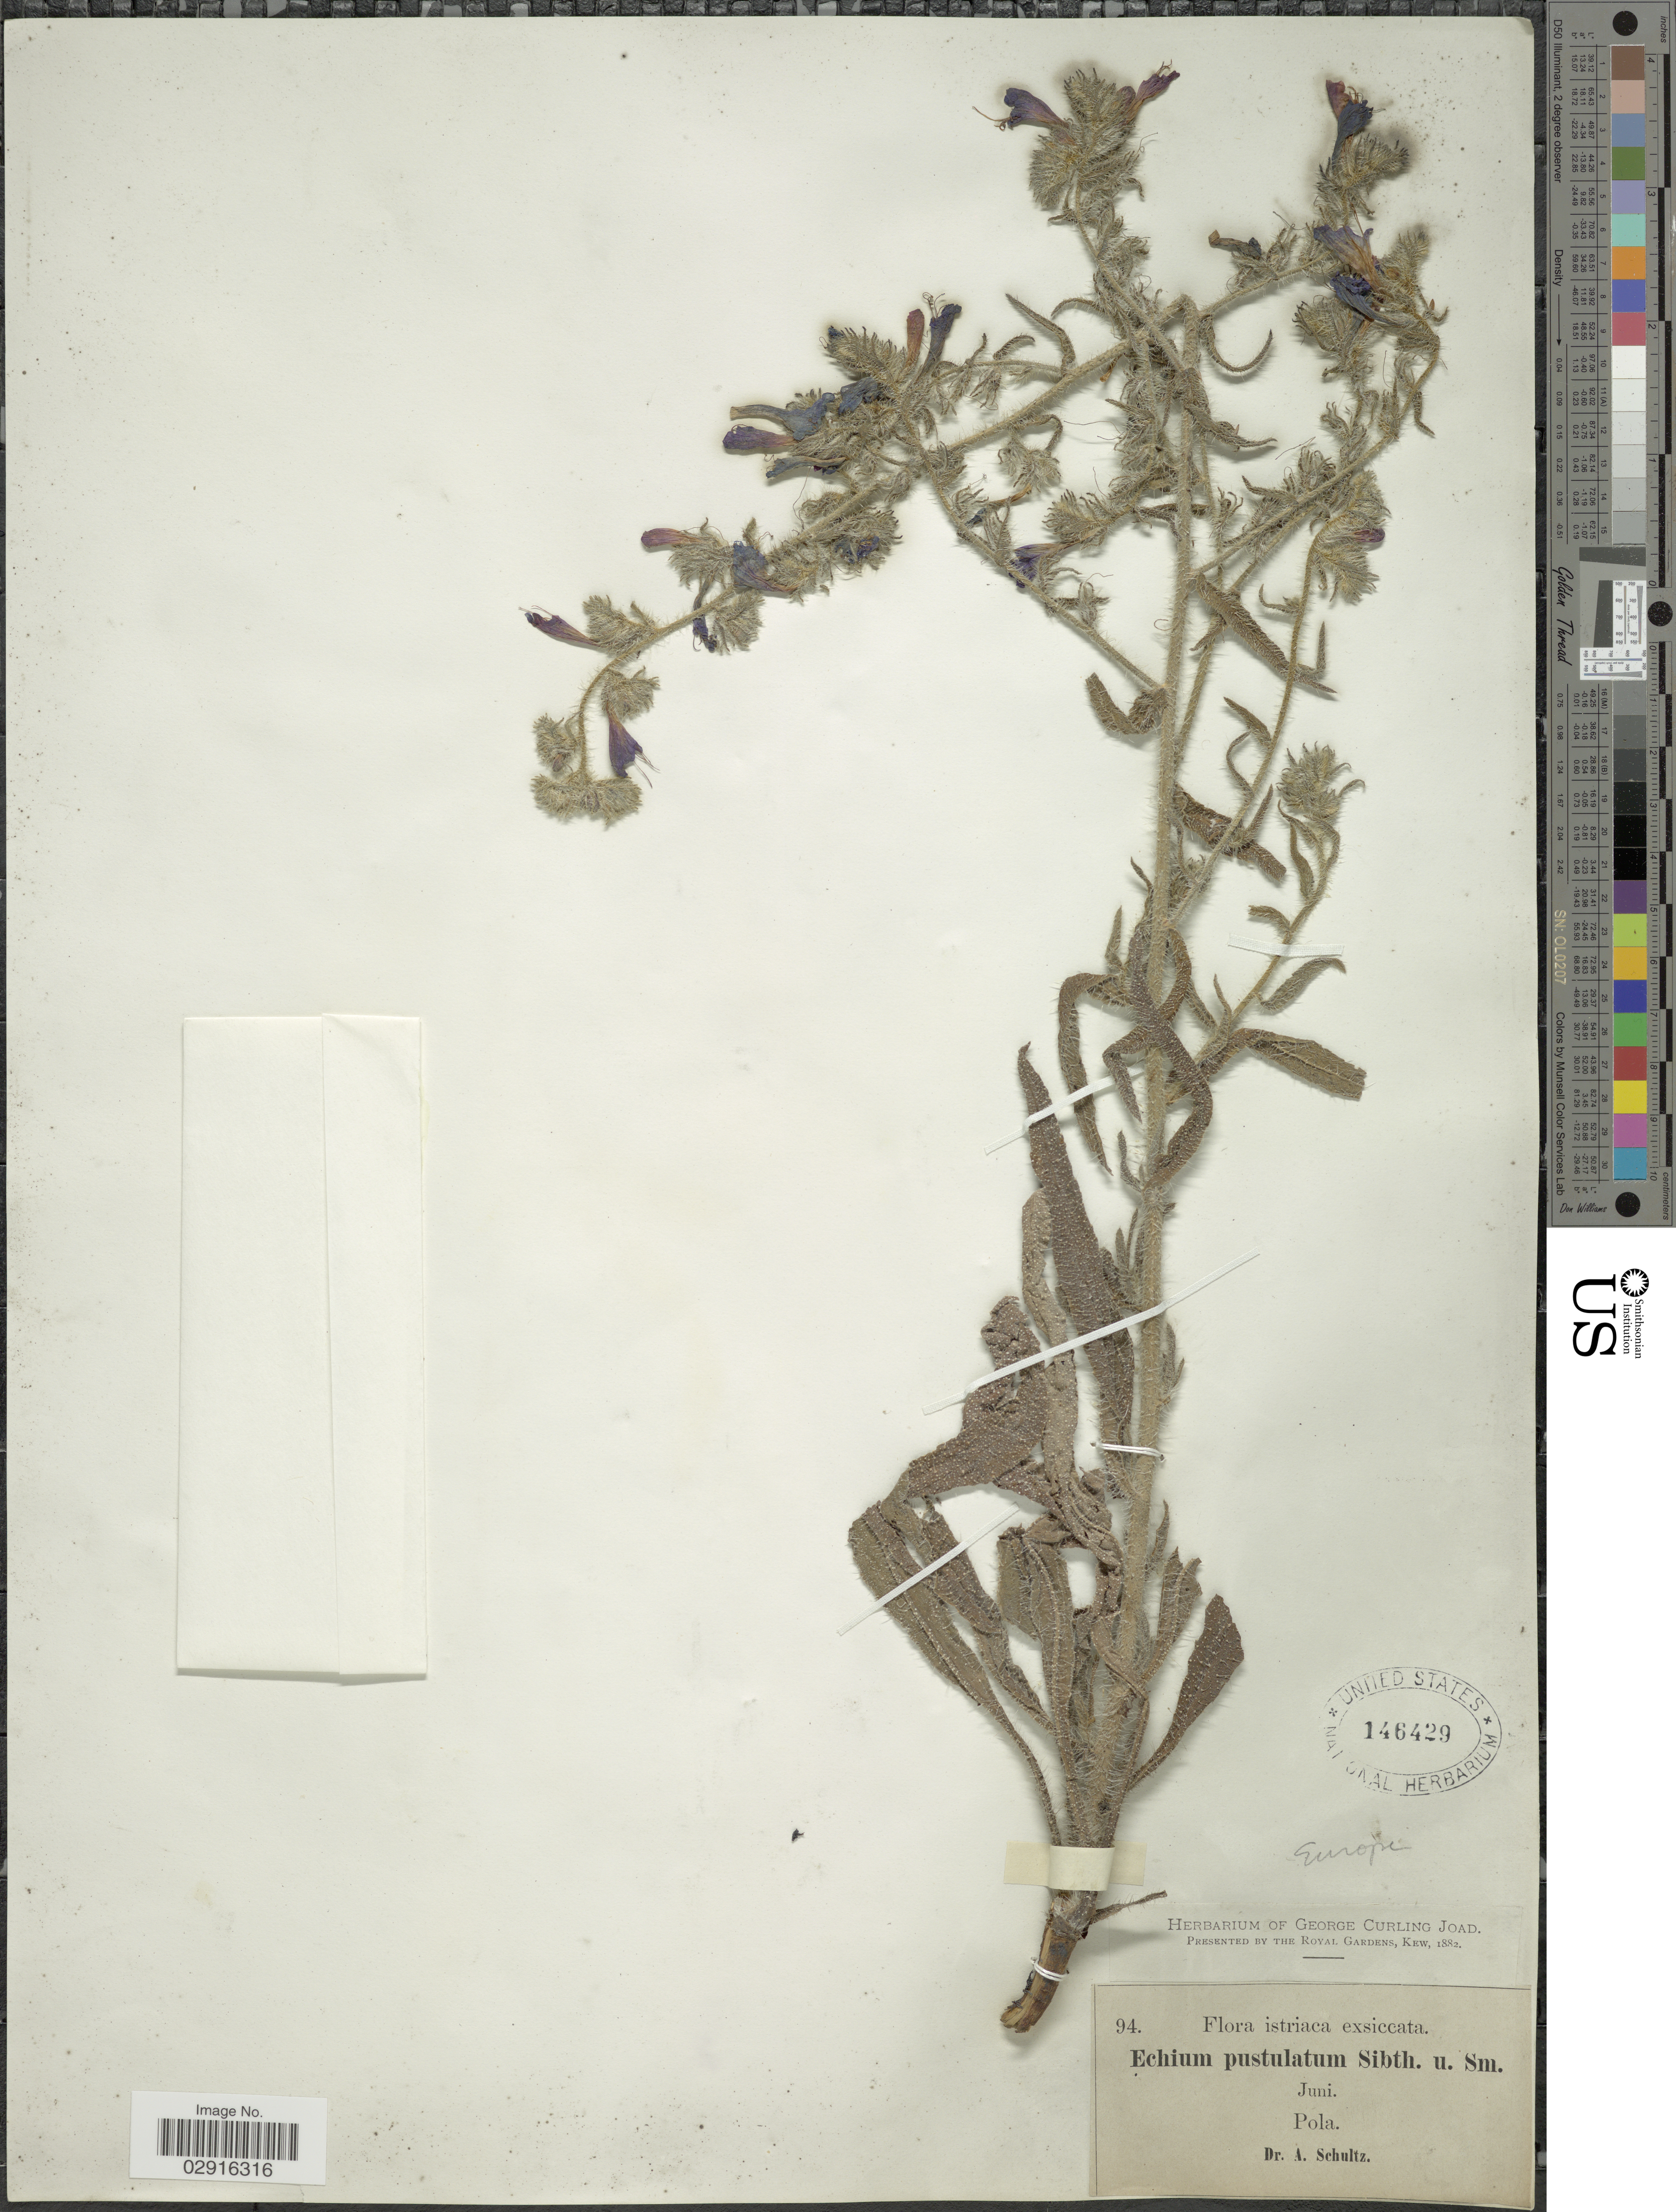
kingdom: Plantae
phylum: Tracheophyta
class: Magnoliopsida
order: Boraginales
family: Boraginaceae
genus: Echium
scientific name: Echium pustulatum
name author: Sm.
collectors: A. Schultz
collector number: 94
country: Croatia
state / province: Istria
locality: Istriaca. Pola.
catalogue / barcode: US 146429